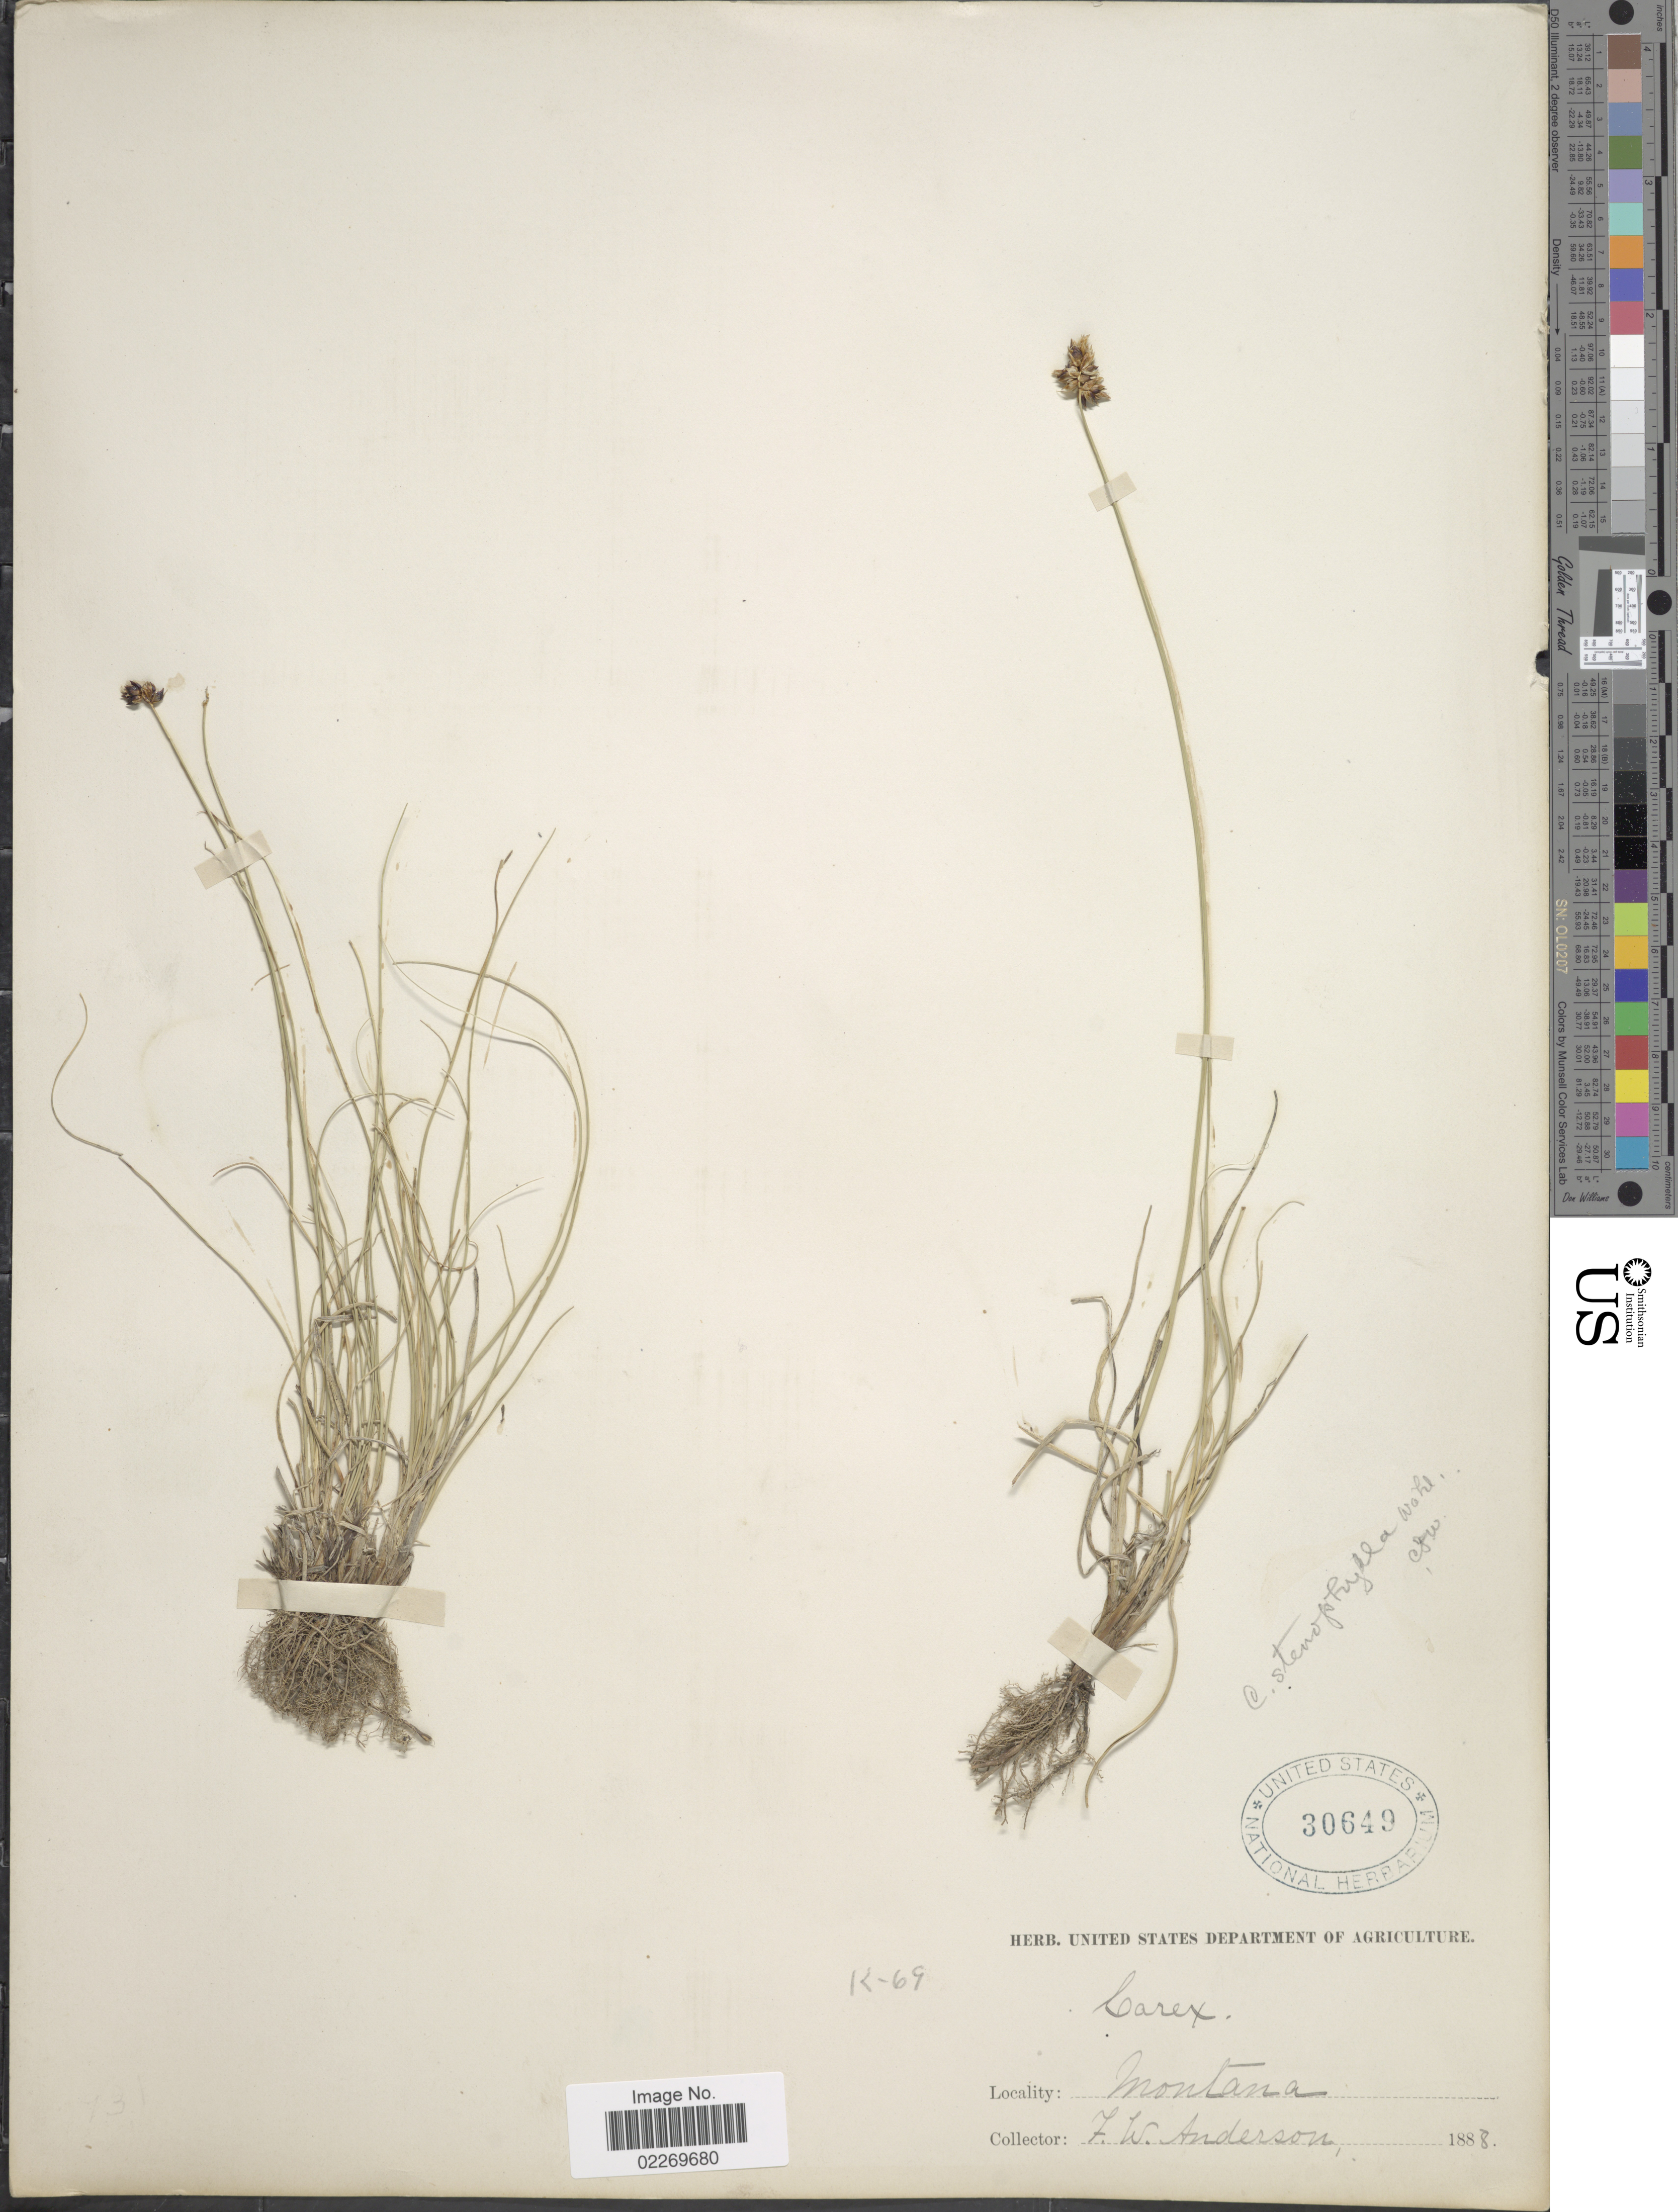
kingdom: Plantae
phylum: Tracheophyta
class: Liliopsida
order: Poales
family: Cyperaceae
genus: Carex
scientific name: Carex eleocharis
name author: L.H. Bailey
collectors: F. W. Anderson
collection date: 1888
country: United States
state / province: Montana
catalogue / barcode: US 30649